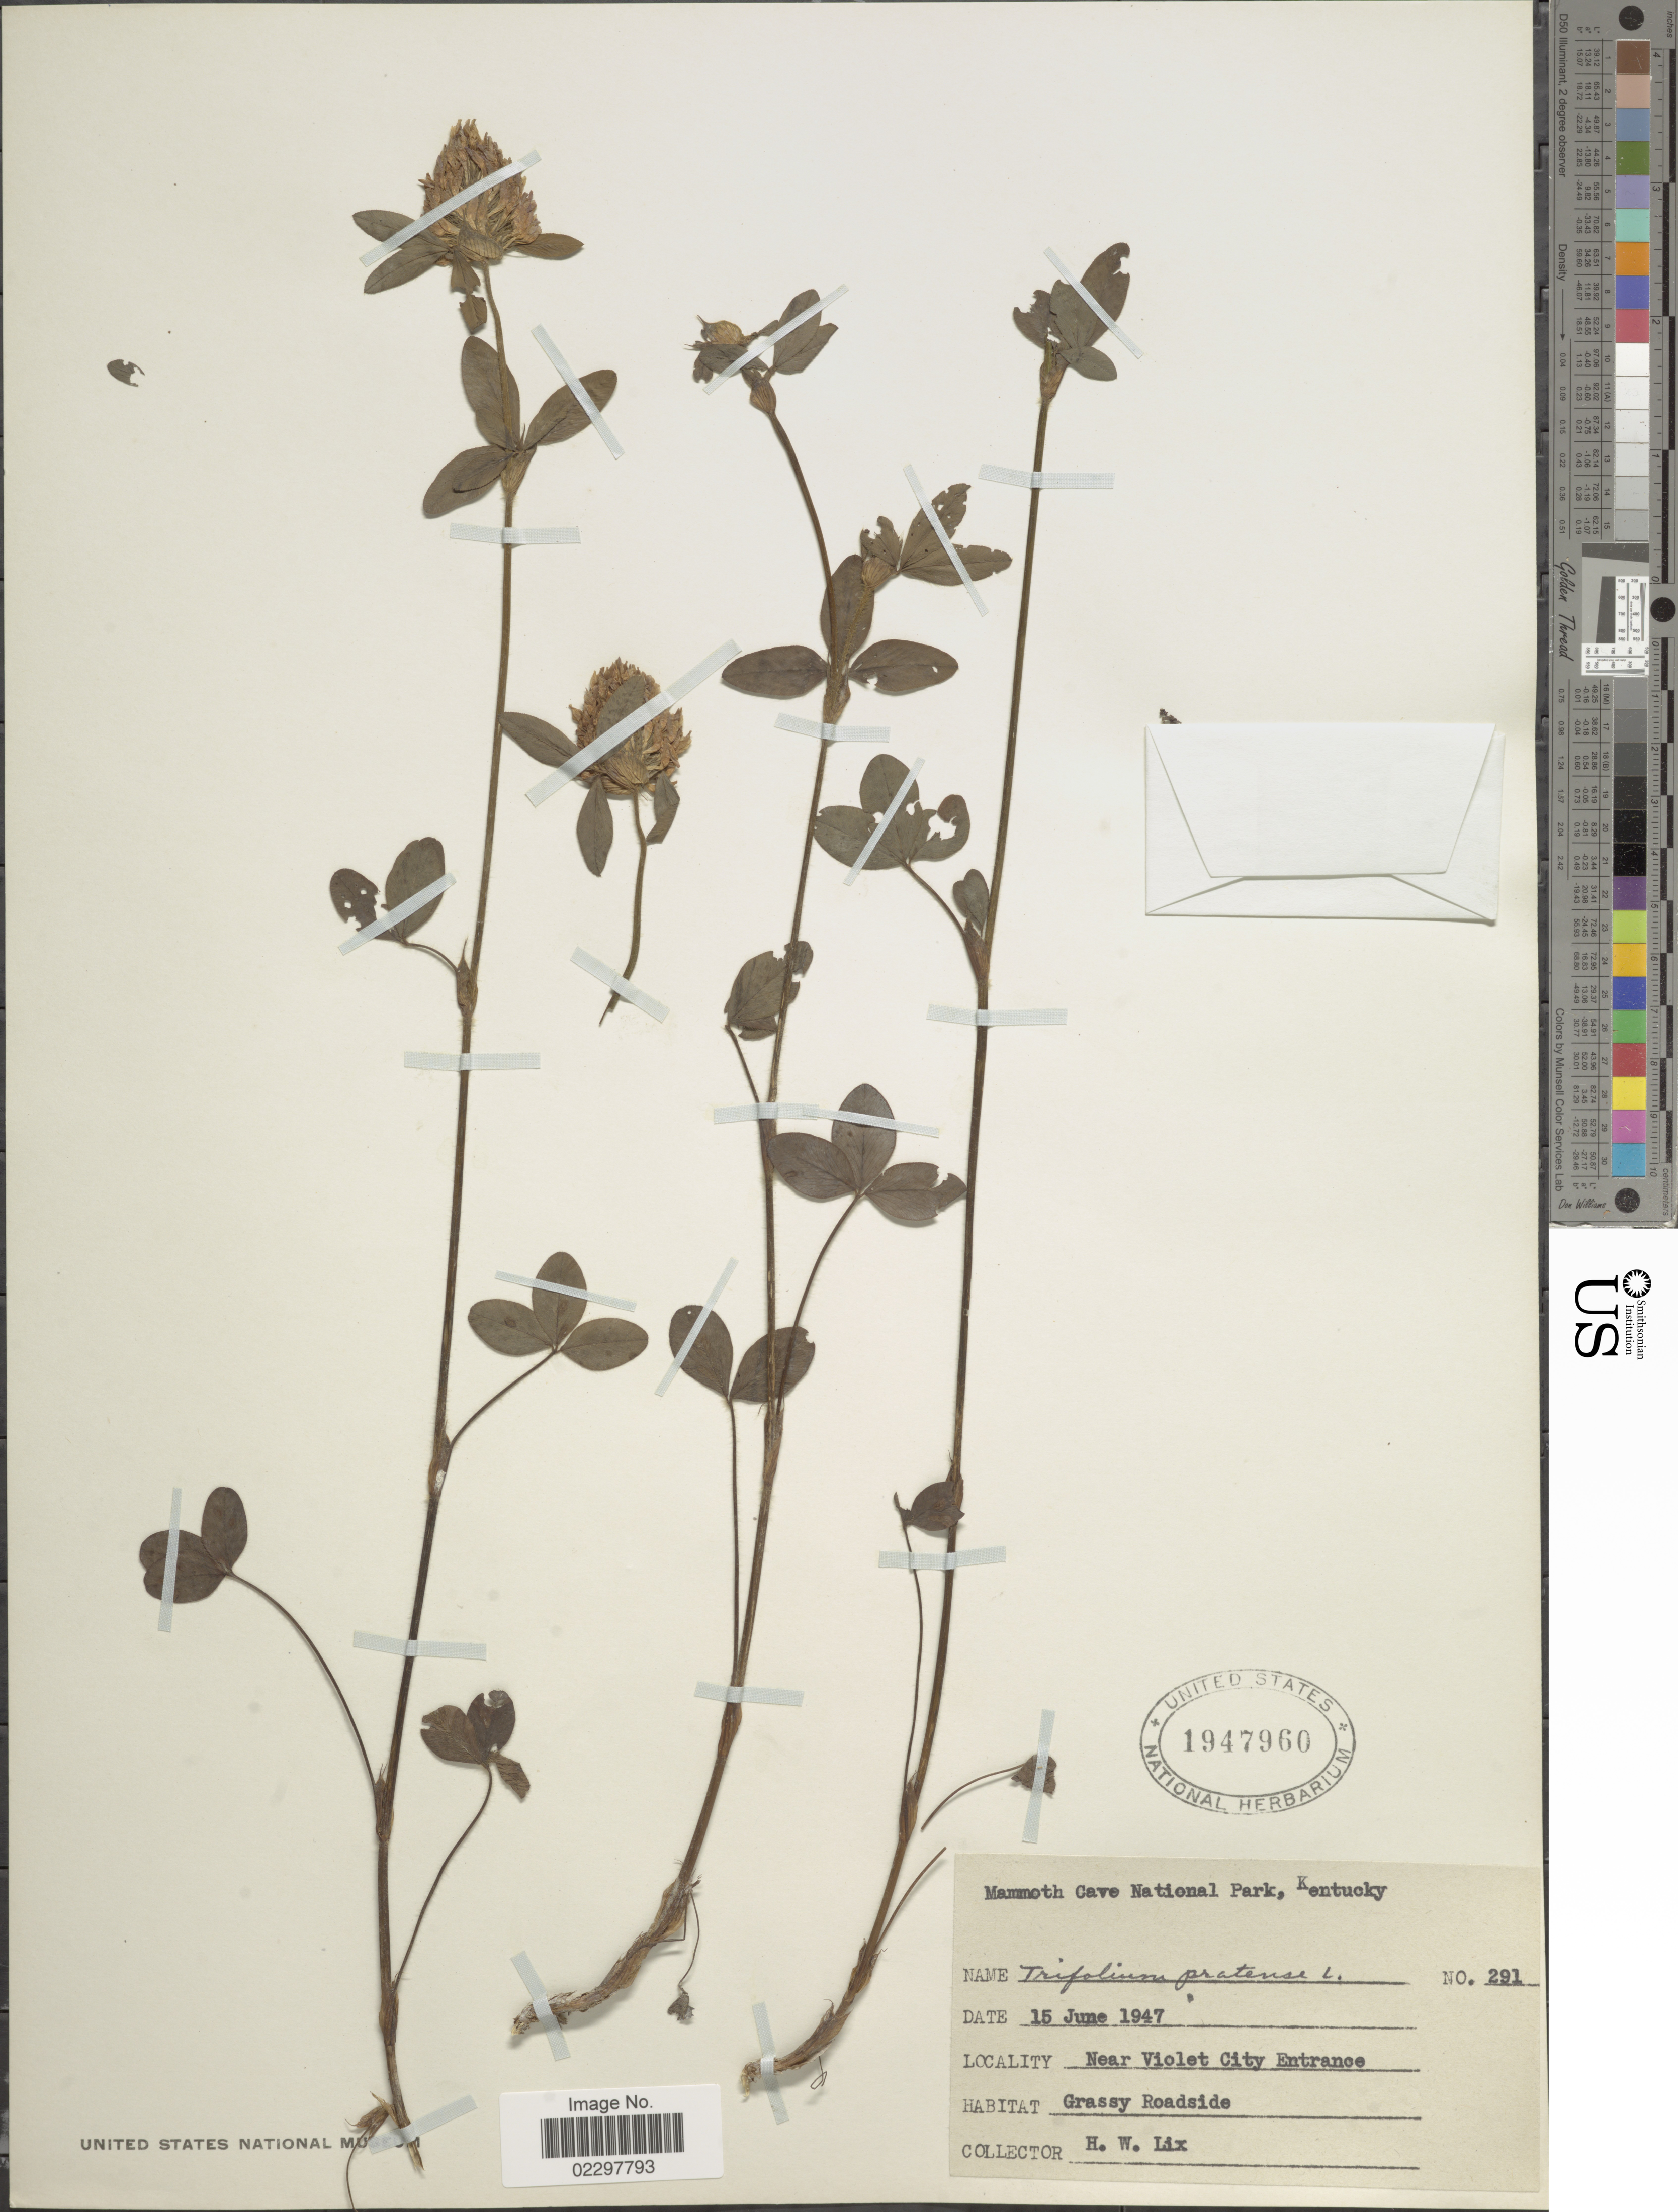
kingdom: Plantae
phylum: Tracheophyta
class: Magnoliopsida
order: Fabales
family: Fabaceae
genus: Trifolium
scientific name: Trifolium pratense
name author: L.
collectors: H. W. Lix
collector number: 291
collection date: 1947-06-15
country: United States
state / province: Kentucky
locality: Mammoth Cave National Park, Near Violet City Entrance, Grassy Roadside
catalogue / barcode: US 1947960